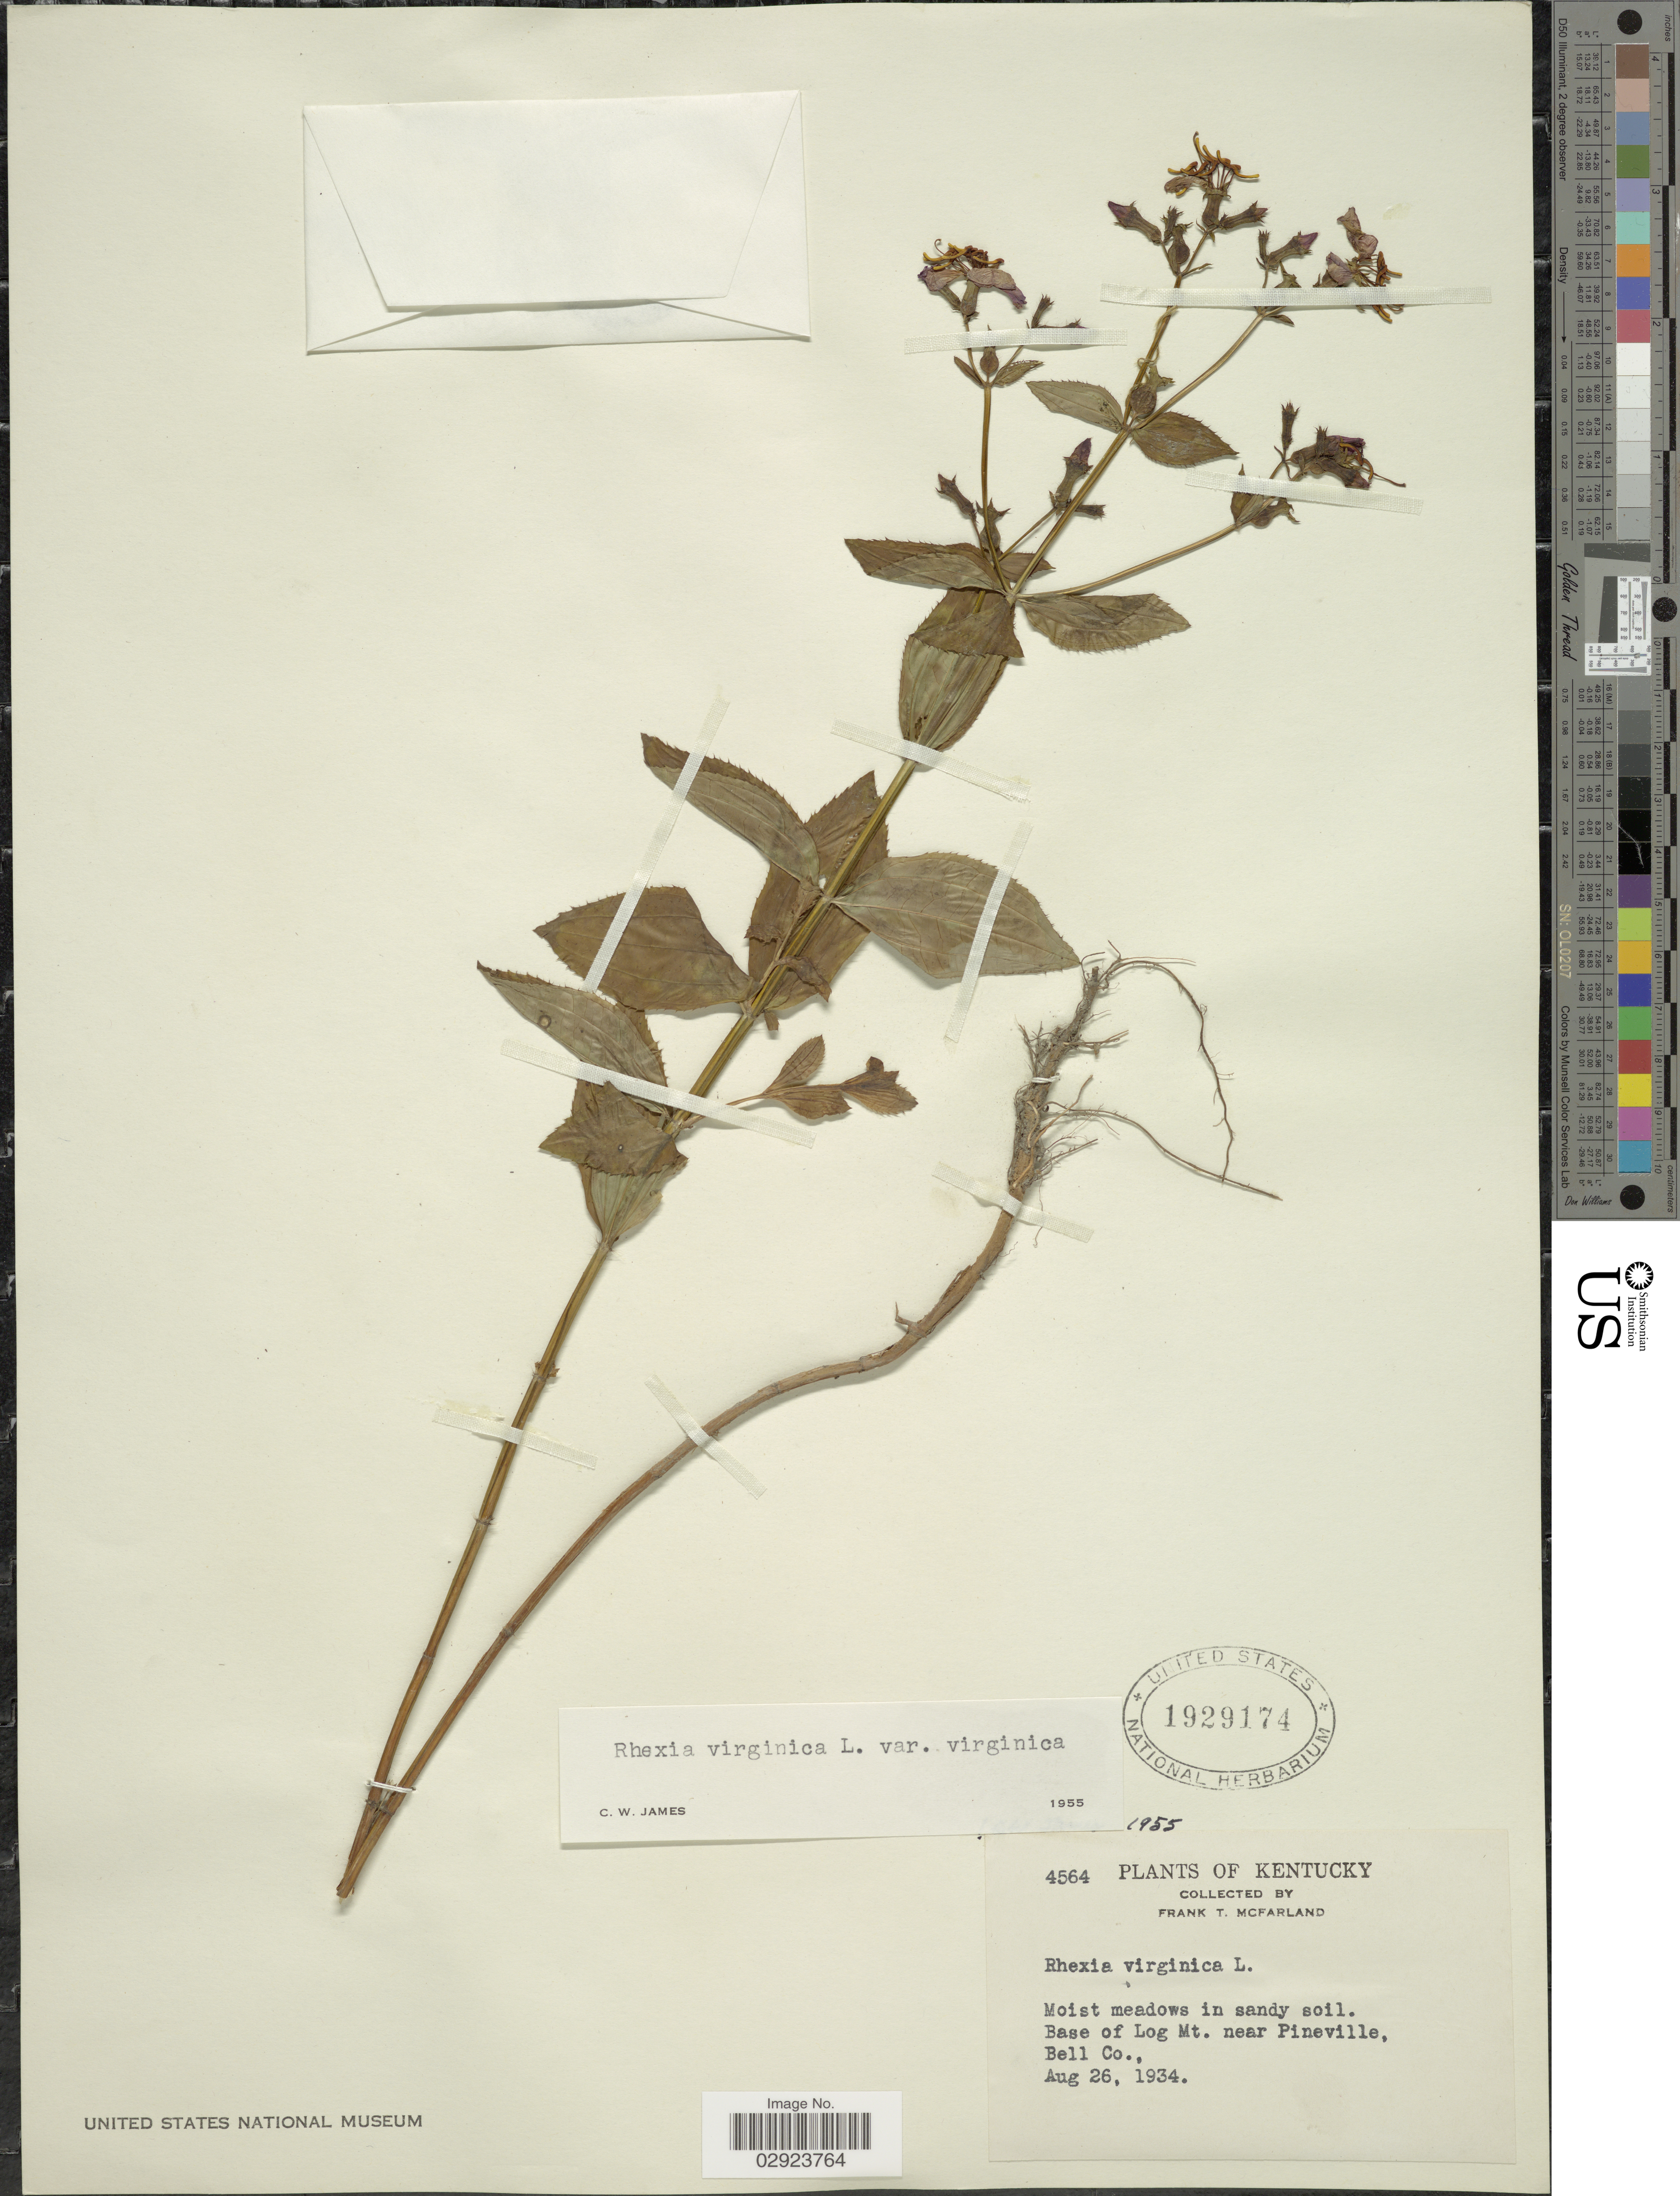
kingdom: Plantae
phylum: Tracheophyta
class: Magnoliopsida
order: Myrtales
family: Melastomataceae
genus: Rhexia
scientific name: Rhexia virginica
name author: L.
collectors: F. McFarland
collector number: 4564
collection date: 1934-08-26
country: United States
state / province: Kentucky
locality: Base of Log Mt. near Pineville, Bell Co.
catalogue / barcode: US 1929174